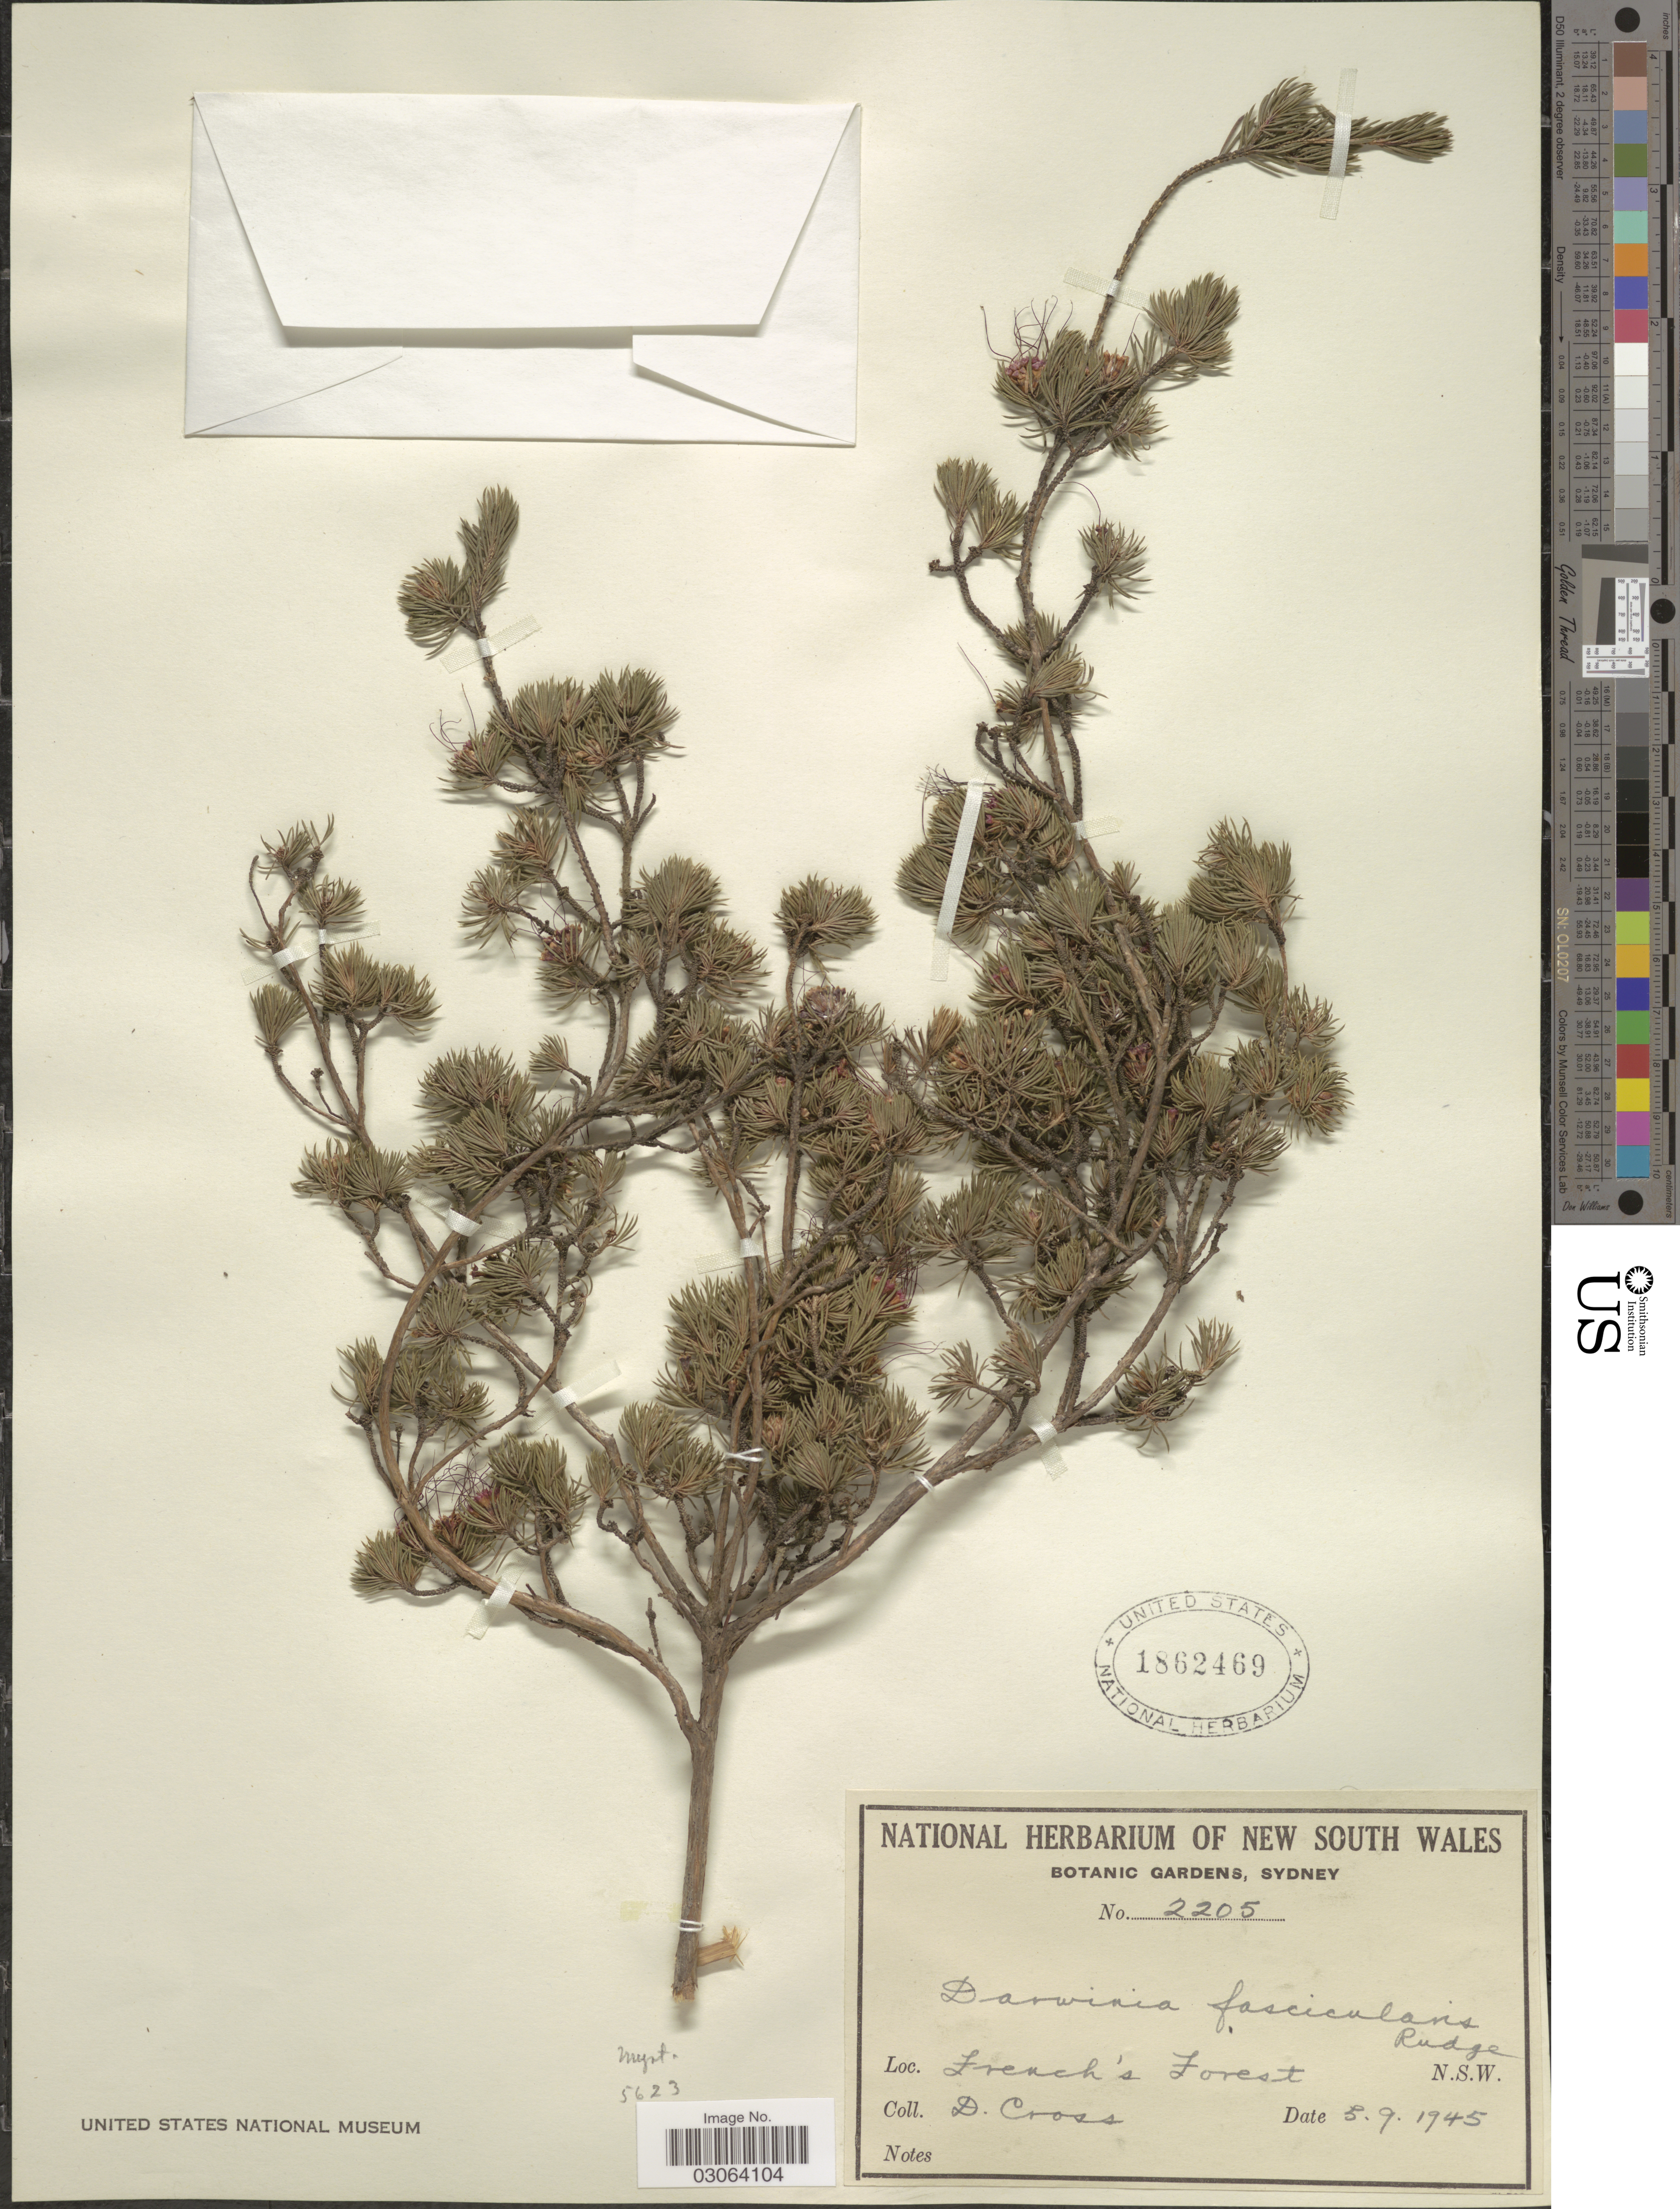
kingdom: Plantae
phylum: Tracheophyta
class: Magnoliopsida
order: Myrtales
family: Myrtaceae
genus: Darwinia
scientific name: Darwinia fascicularis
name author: Rudge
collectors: D. Cross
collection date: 1945-09-05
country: Australia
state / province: New South Wales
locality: French's Forest.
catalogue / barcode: US 1862469